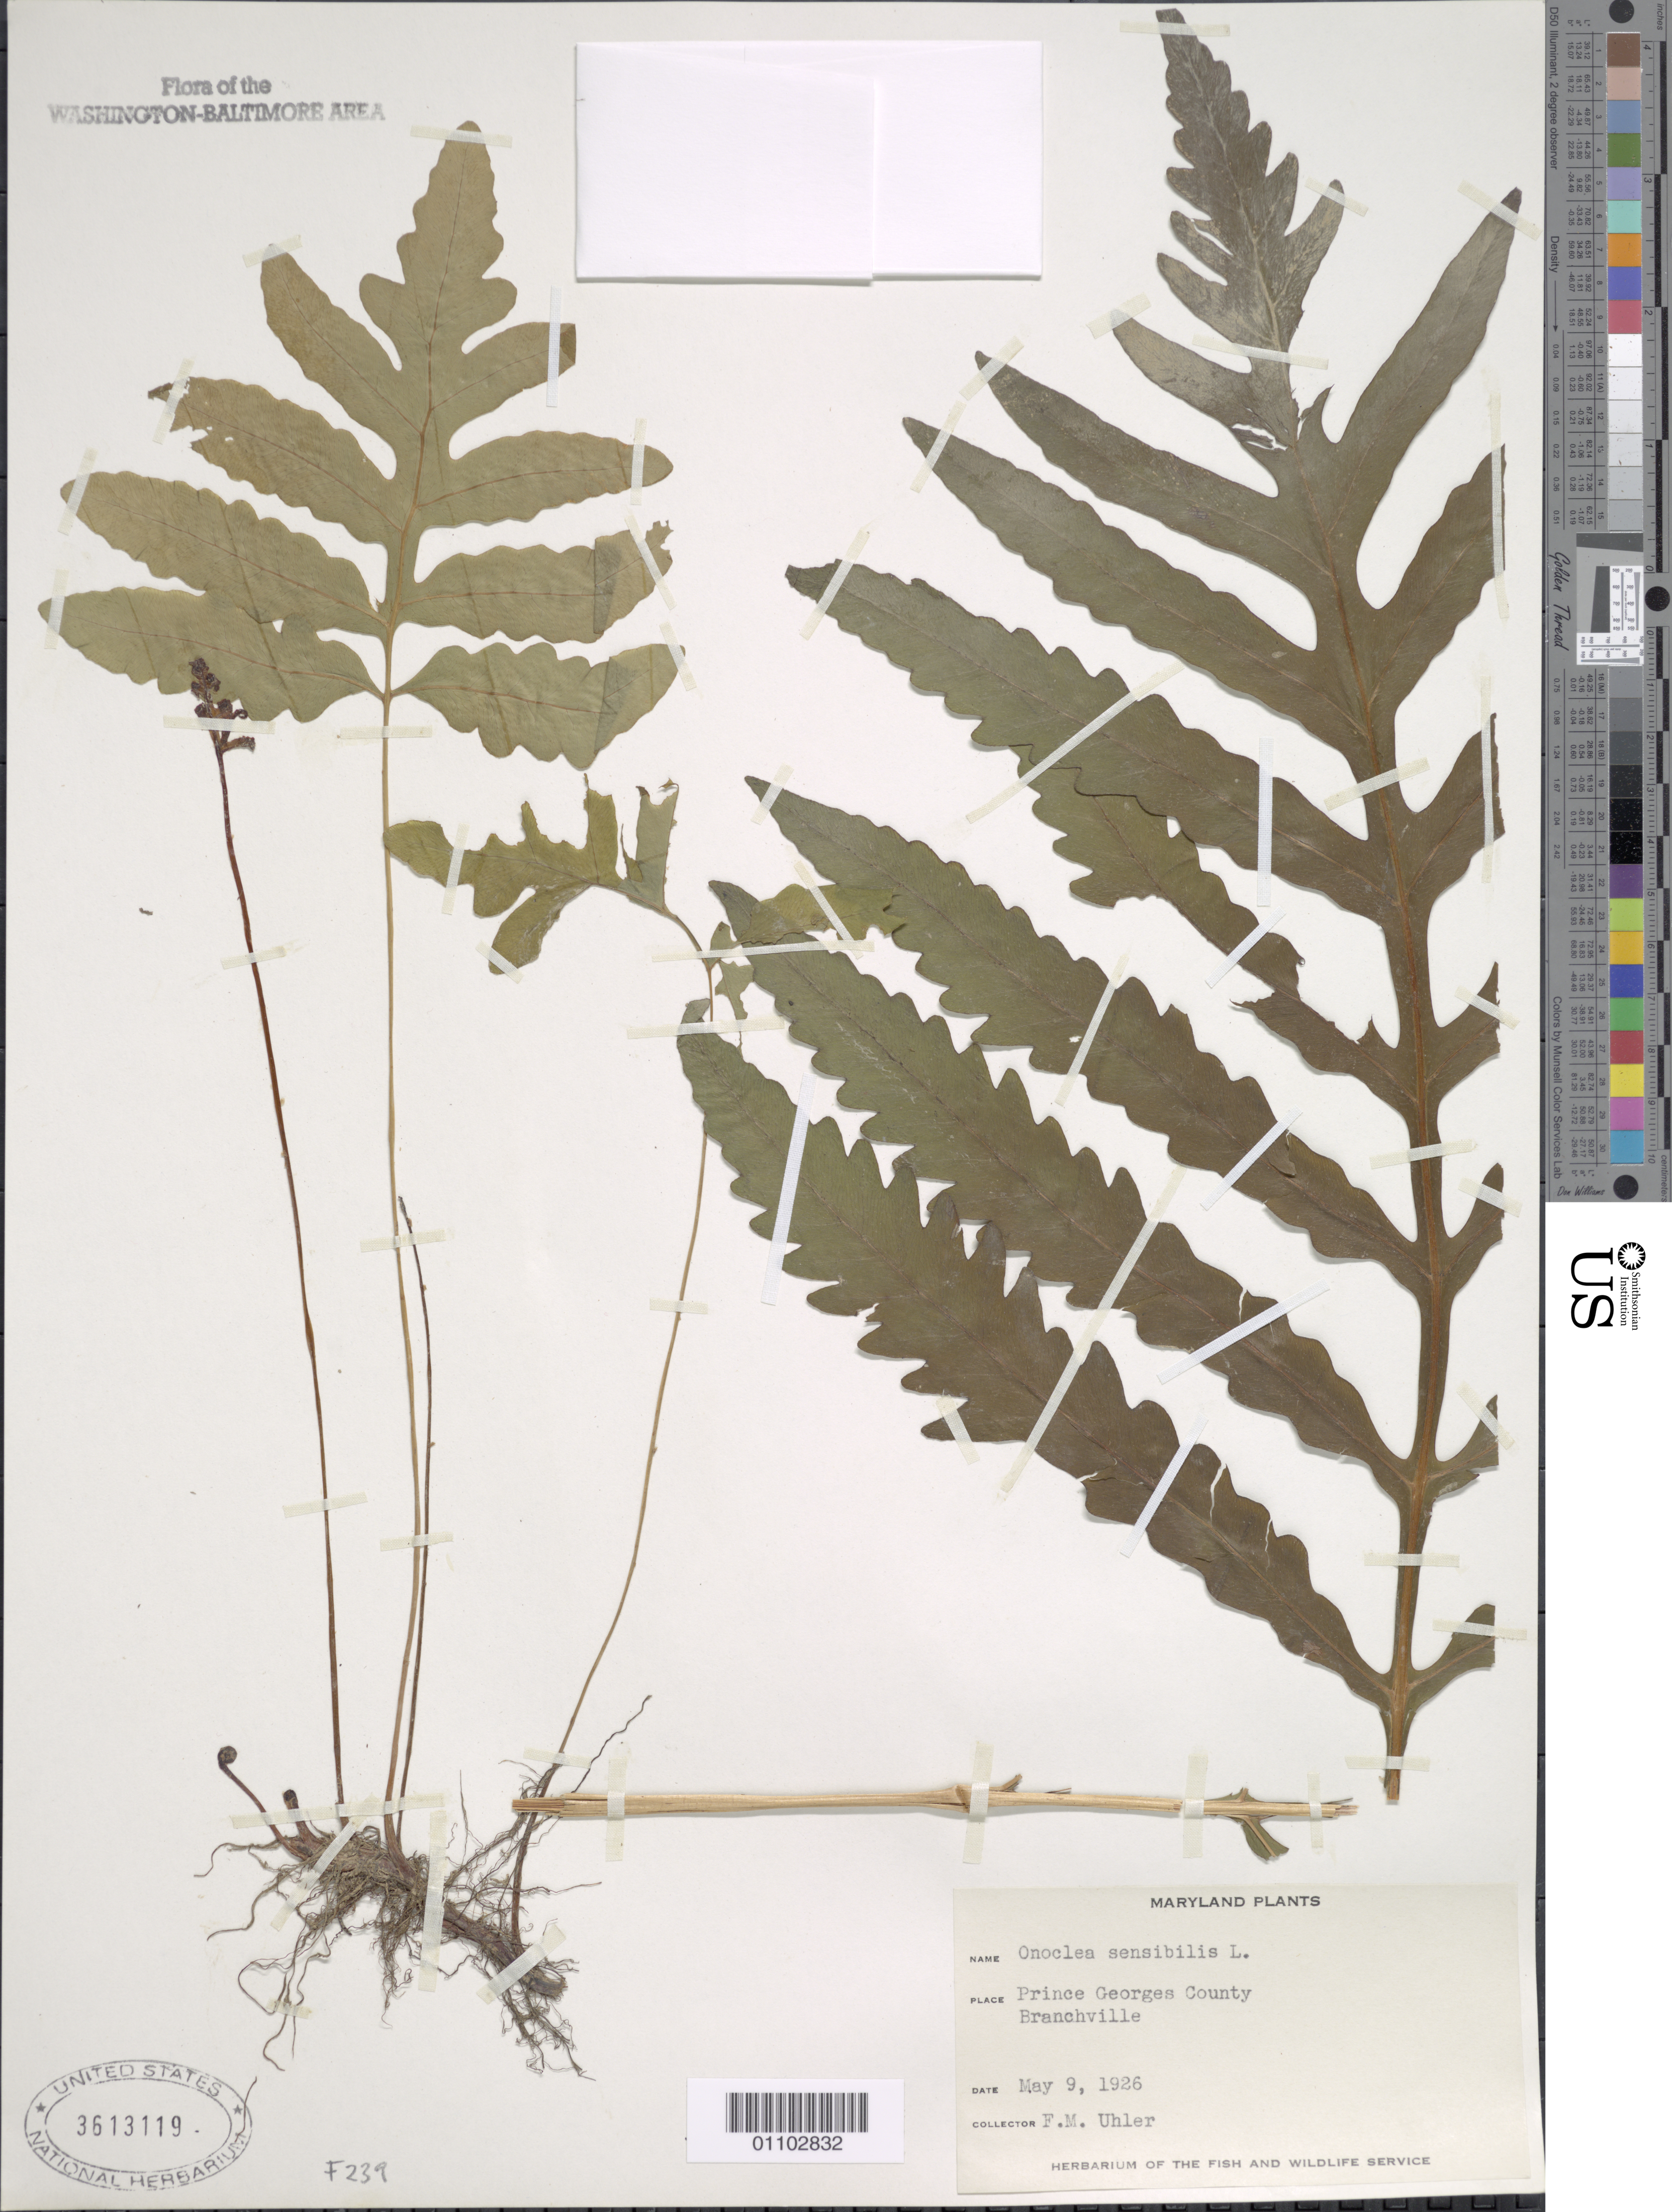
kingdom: Plantae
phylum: Tracheophyta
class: Polypodiopsida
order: Polypodiales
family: Onocleaceae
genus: Onoclea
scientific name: Onoclea sensibilis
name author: L.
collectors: F. Uhler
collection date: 1926-05-09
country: United States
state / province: Maryland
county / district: Prince George's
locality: Branchville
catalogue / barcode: US 3613119